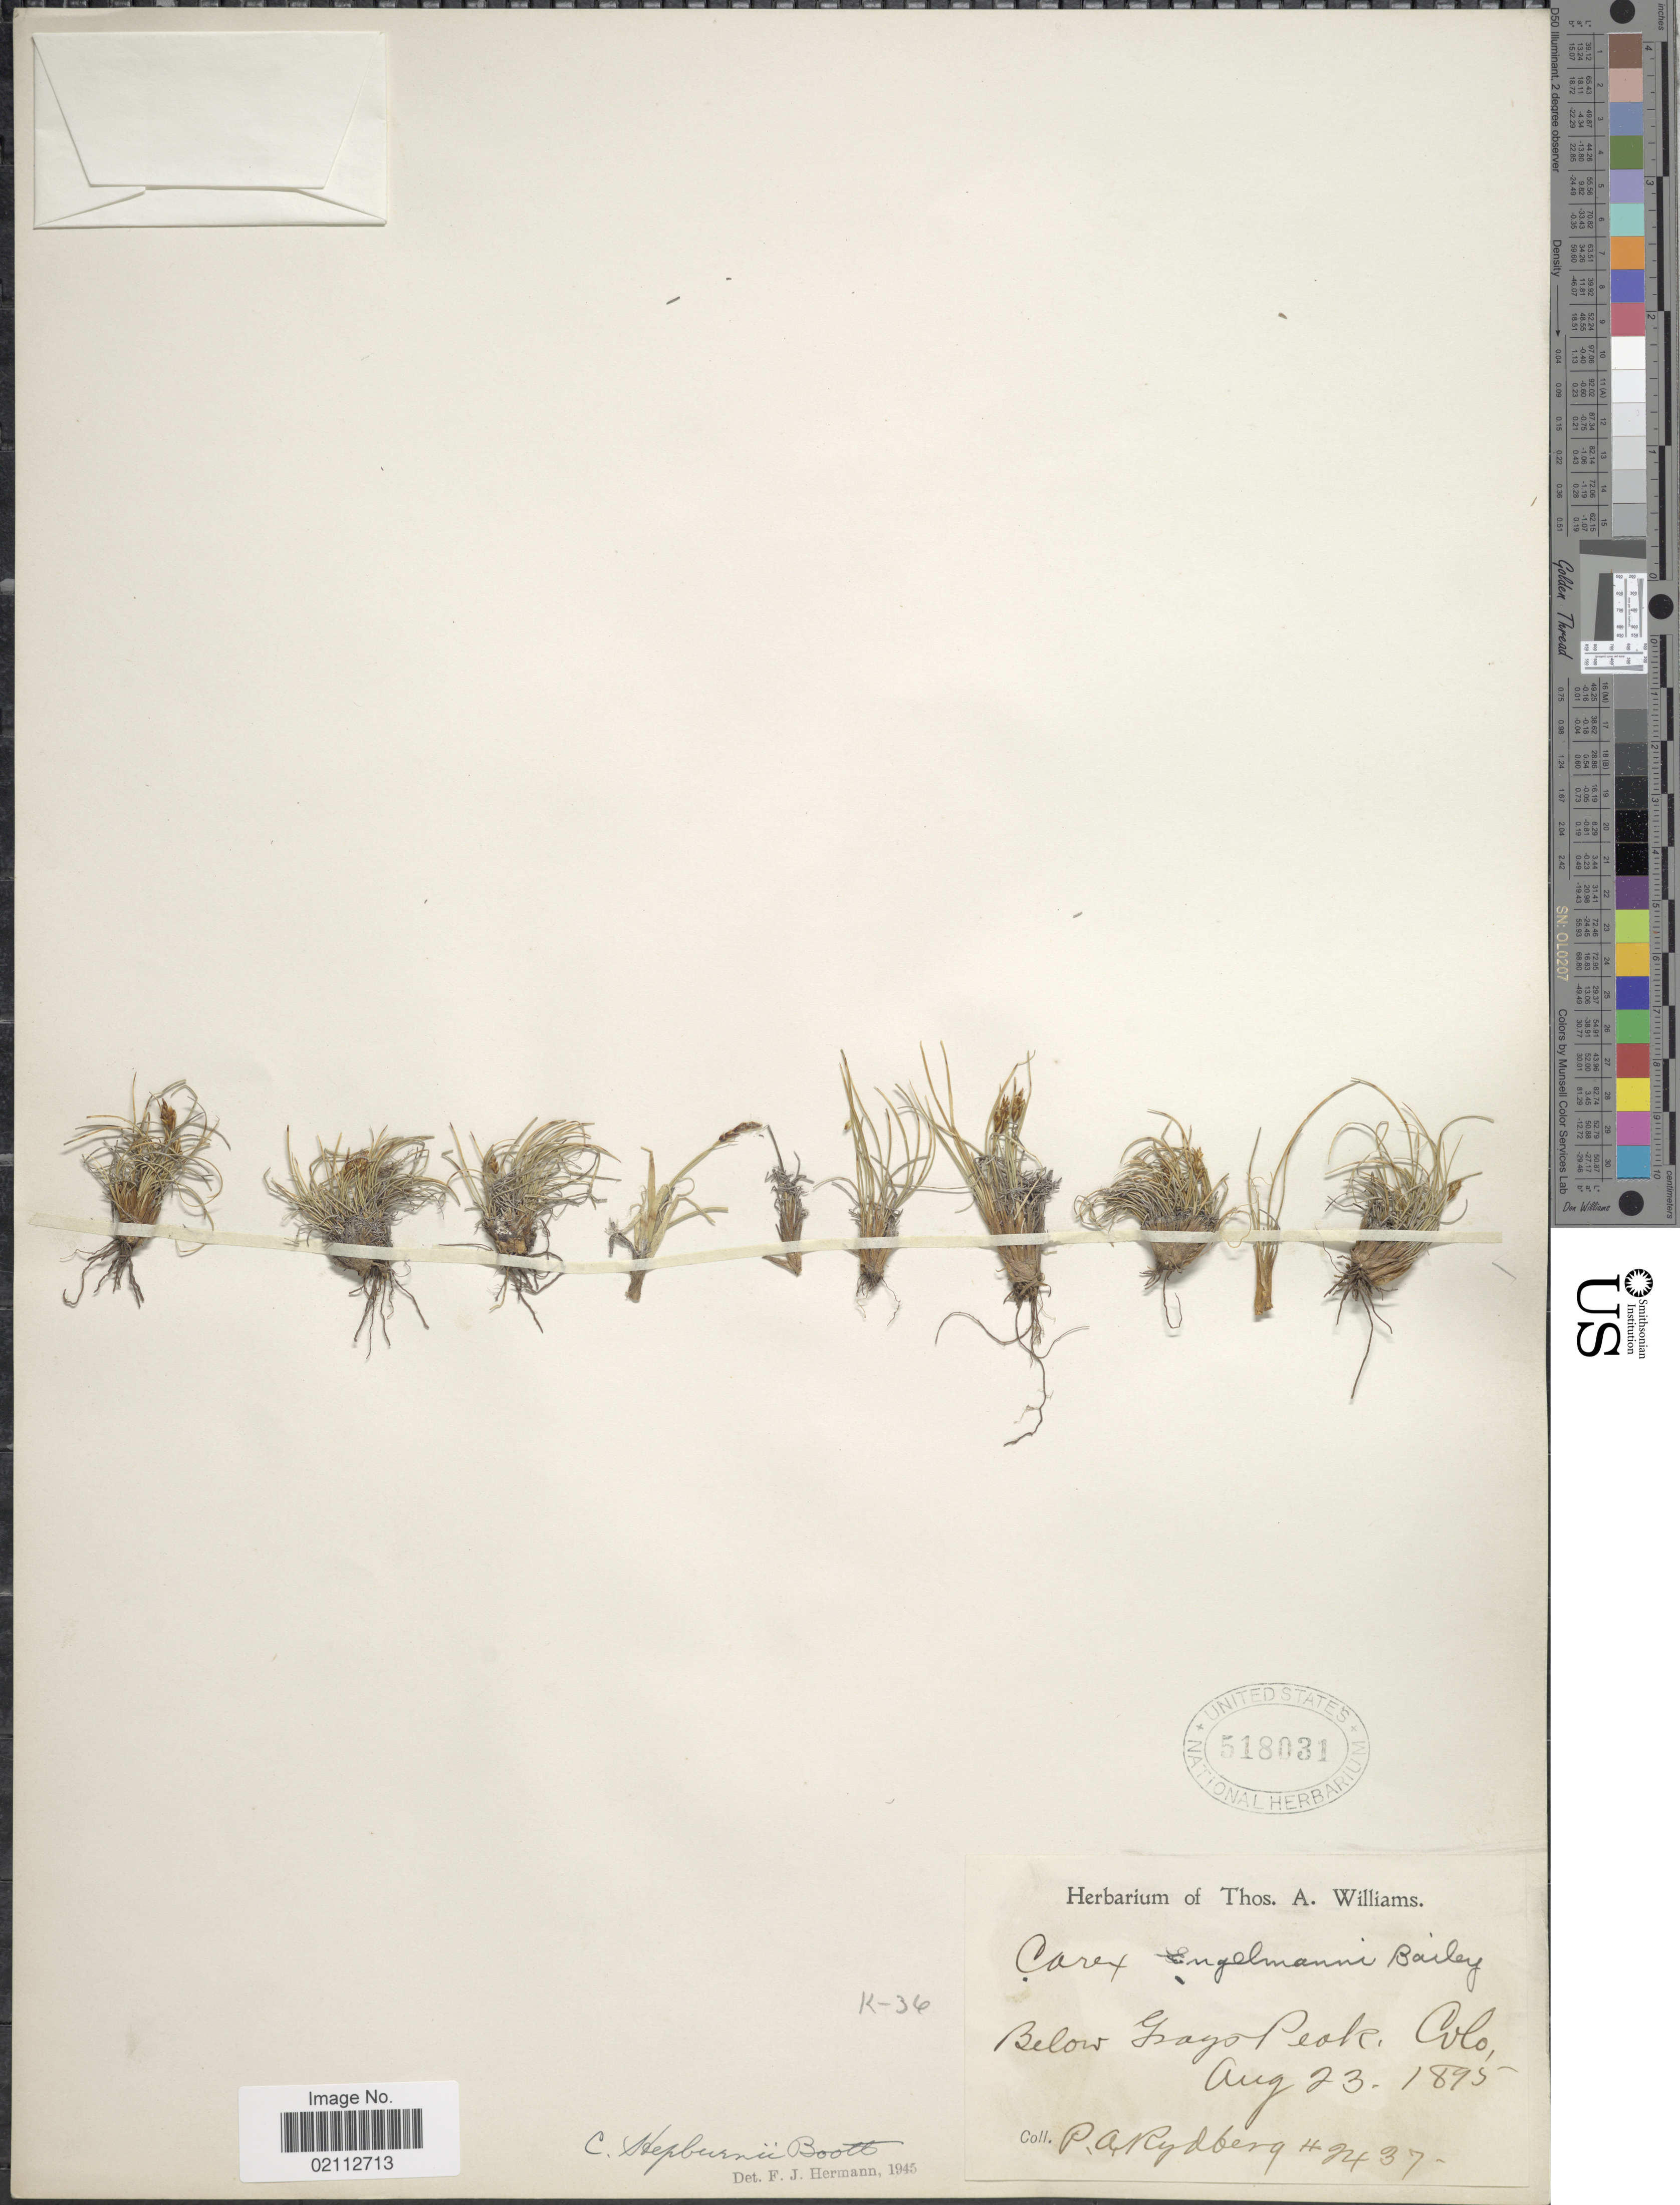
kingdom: Plantae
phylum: Tracheophyta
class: Liliopsida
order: Poales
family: Cyperaceae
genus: Carex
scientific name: Carex nardina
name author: (Hornem.) Fr.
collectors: P. A. Rydberg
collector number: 2437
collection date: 1895-08-23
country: United States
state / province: Colorado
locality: Below Grays Peak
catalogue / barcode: US 518031